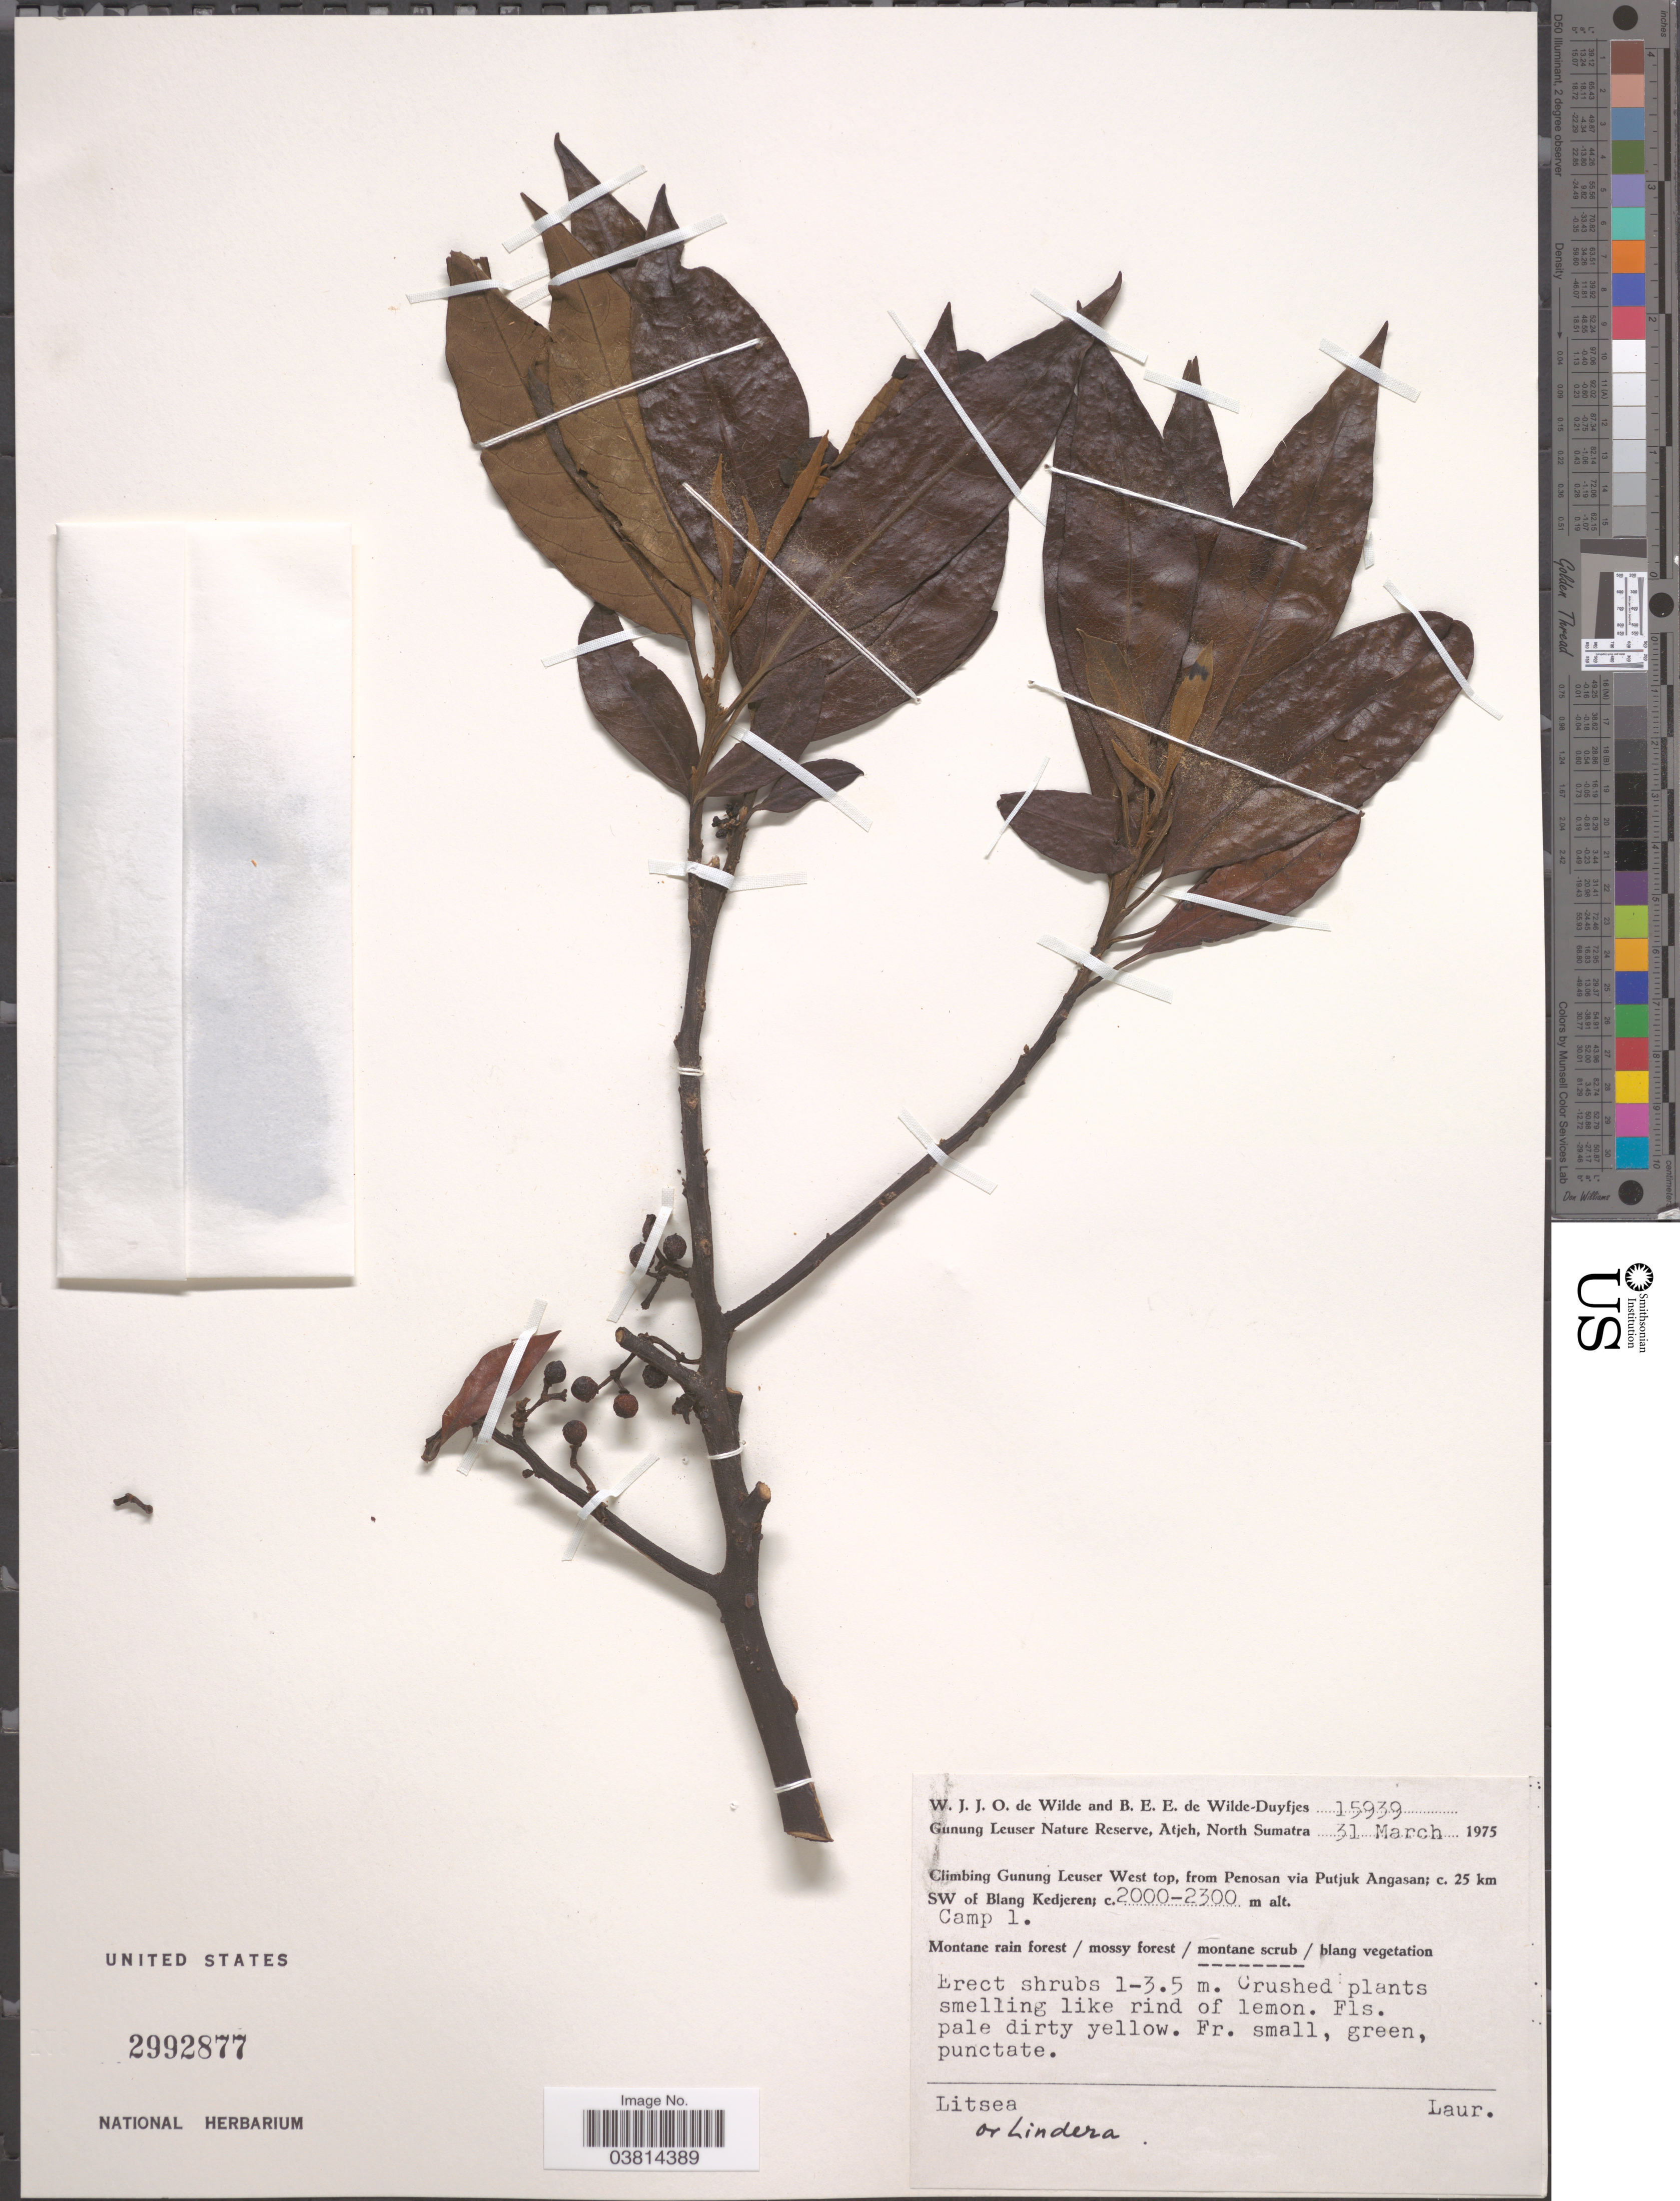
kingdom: Plantae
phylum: Tracheophyta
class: Magnoliopsida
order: Laurales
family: Lauraceae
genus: Litsea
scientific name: Litsea sp.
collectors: W. J. de Wilde & B. E. de Wilde-Duyfjes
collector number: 15939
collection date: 1975-03-31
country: Indonesia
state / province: Sumatra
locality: Gunung Leuser Nature Reserve, Atjeh, North Sumatra. Climbing Gunung Leuser West top, from Penosan via Putjuk Angasan; c. 25 km SW of Blang Kedjeren. Camp 1.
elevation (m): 2000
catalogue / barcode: US 2992877